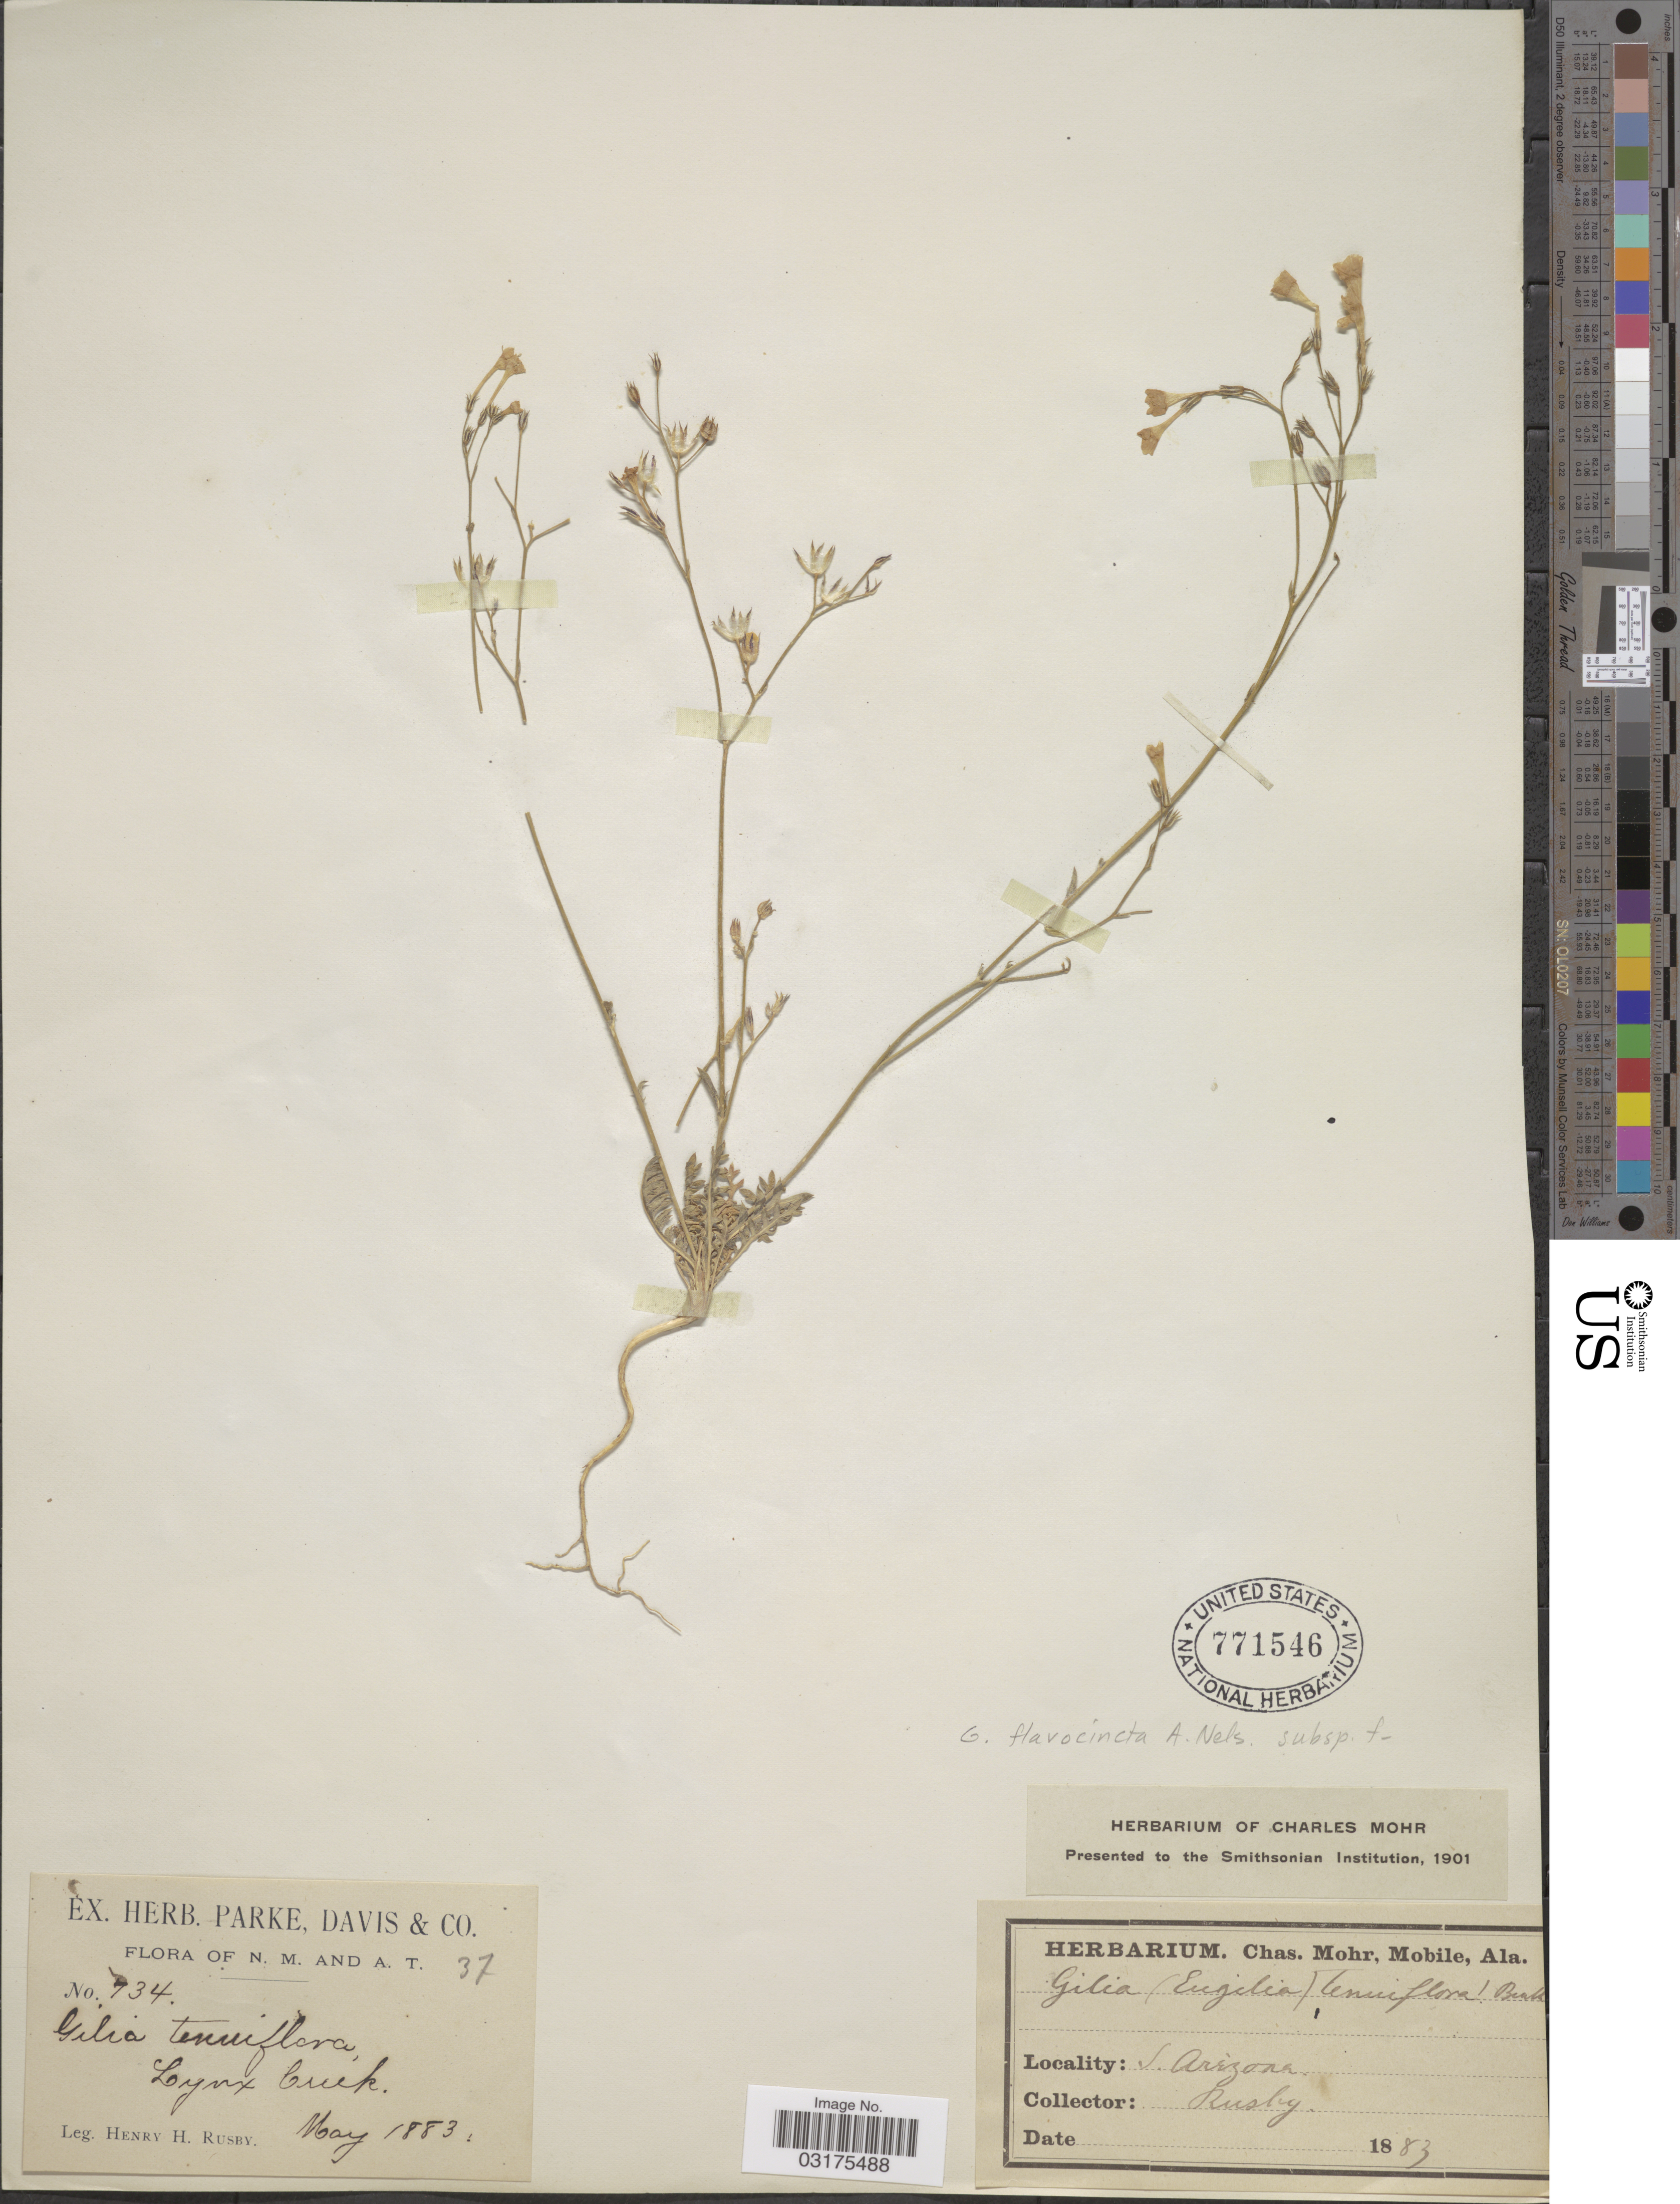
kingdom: Plantae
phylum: Tracheophyta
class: Magnoliopsida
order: Ericales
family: Polemoniaceae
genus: Gilia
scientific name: Gilia flavocincta subsp. flavocincta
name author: A. Nelson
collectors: H. H. Rusby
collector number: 734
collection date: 1883-05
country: United States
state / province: Arizona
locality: Lynx Creek. S. Arizona.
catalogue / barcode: US 771546